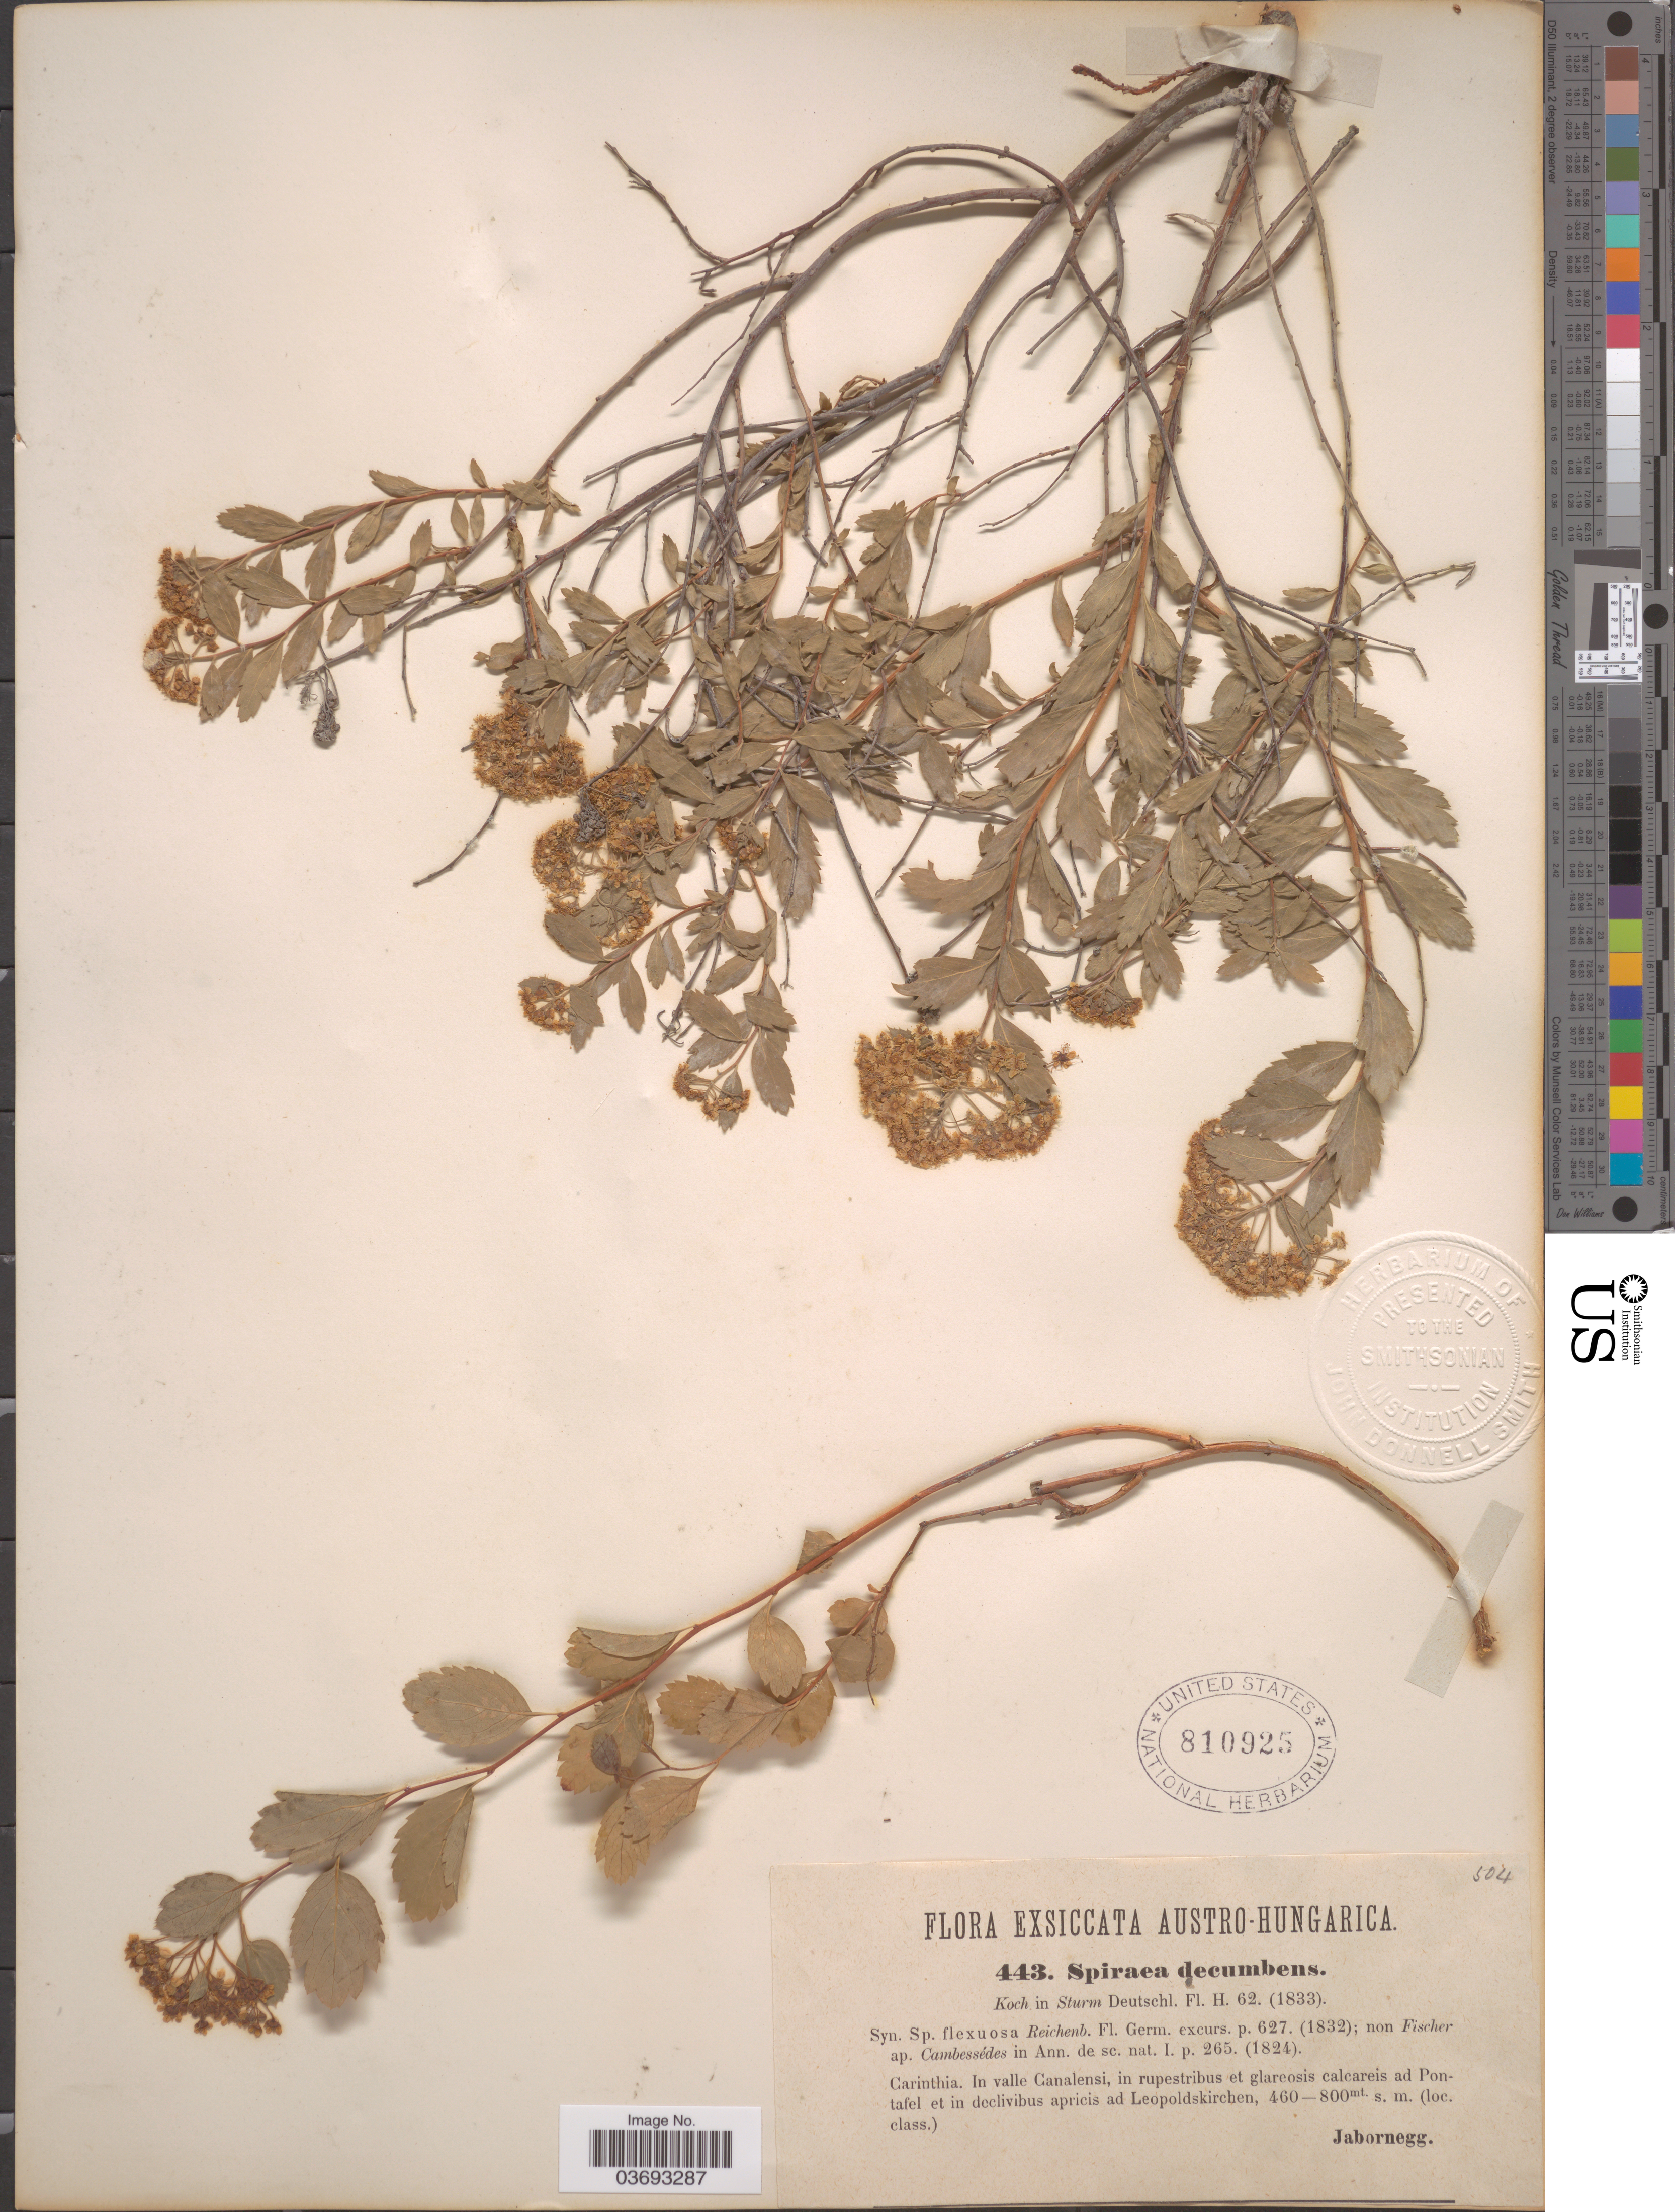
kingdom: Plantae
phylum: Tracheophyta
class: Magnoliopsida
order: Rosales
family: Rosaceae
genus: Spiraea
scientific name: Spiraea decumbens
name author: W.D.J. Koch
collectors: Jabornegg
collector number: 443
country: Italy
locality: Austro-Hungarica. Carinthia. In valle Canalensi, in rupestribus et glareosis calcareis ad Pontafel et in declivibus apricis ad Leopoldskirchen.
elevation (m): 460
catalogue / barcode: US 810925